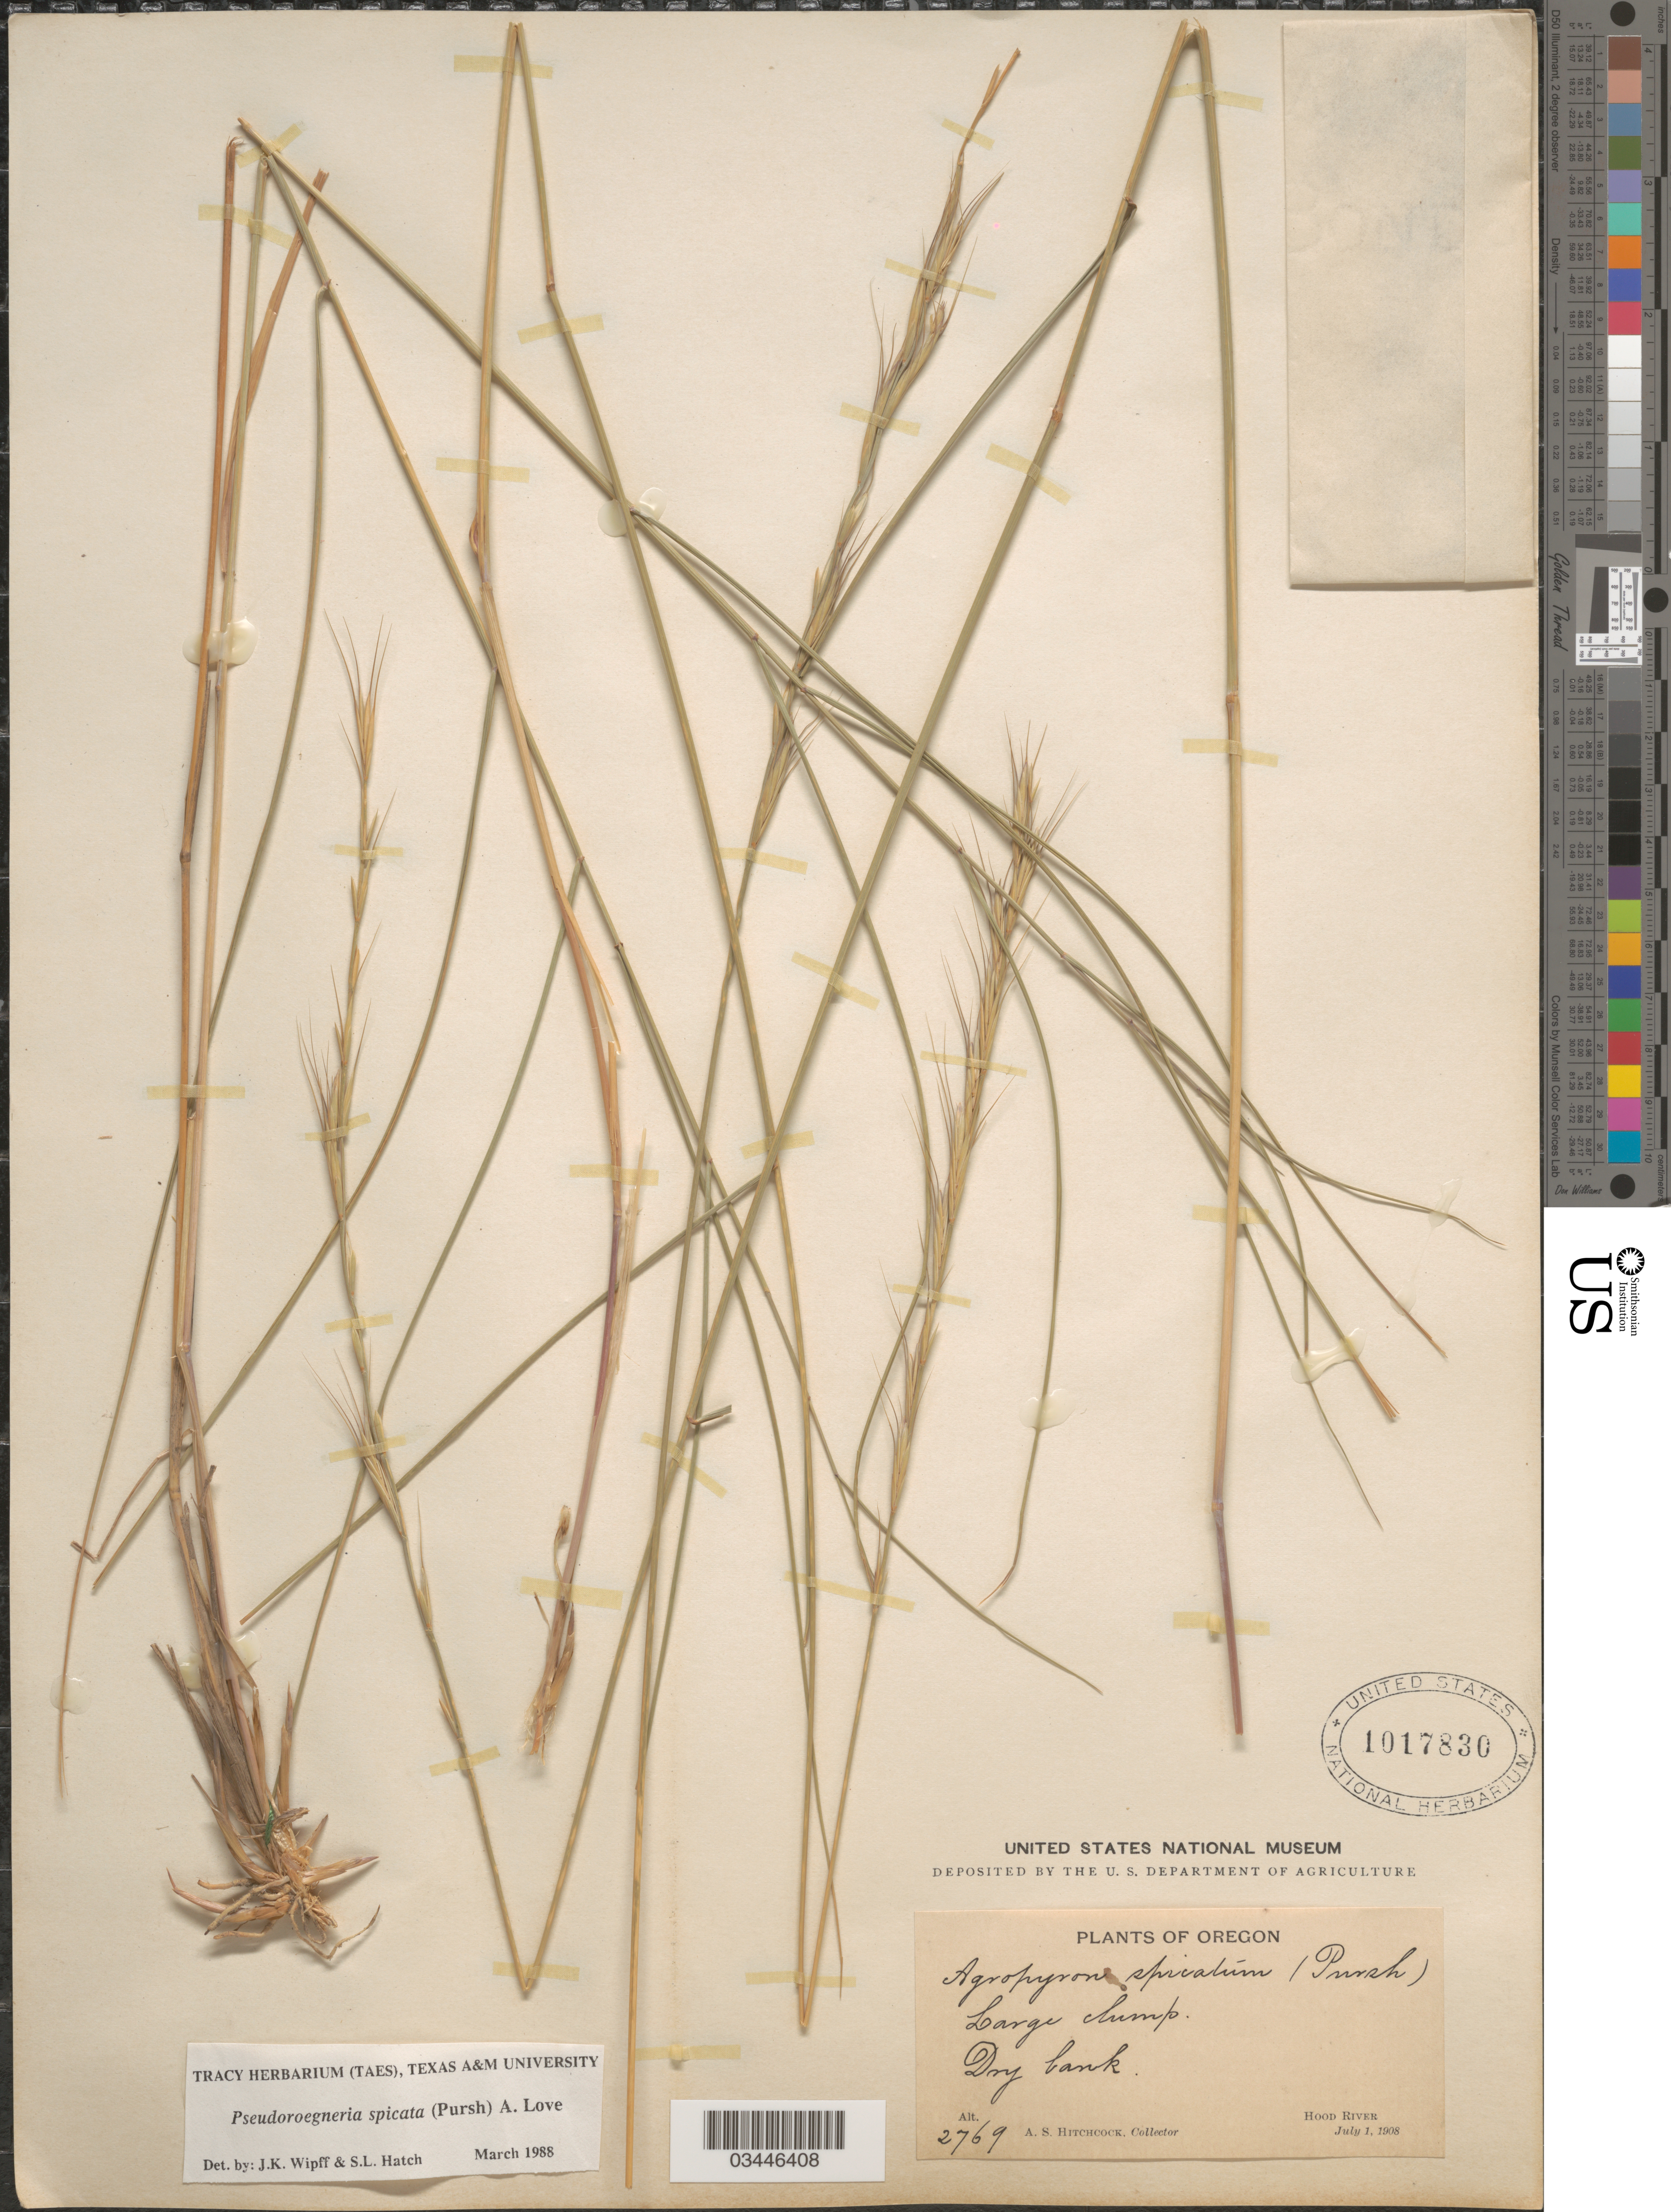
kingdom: Plantae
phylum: Tracheophyta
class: Liliopsida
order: Poales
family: Poaceae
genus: Pseudoroegneria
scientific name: Pseudoroegneria spicata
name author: (Pursh) Á. Löve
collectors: A. S. Hitchcock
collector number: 2769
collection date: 1908-07-01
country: United States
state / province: Oregon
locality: Large clump. Dry bank. Hood River.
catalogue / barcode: US 1017830